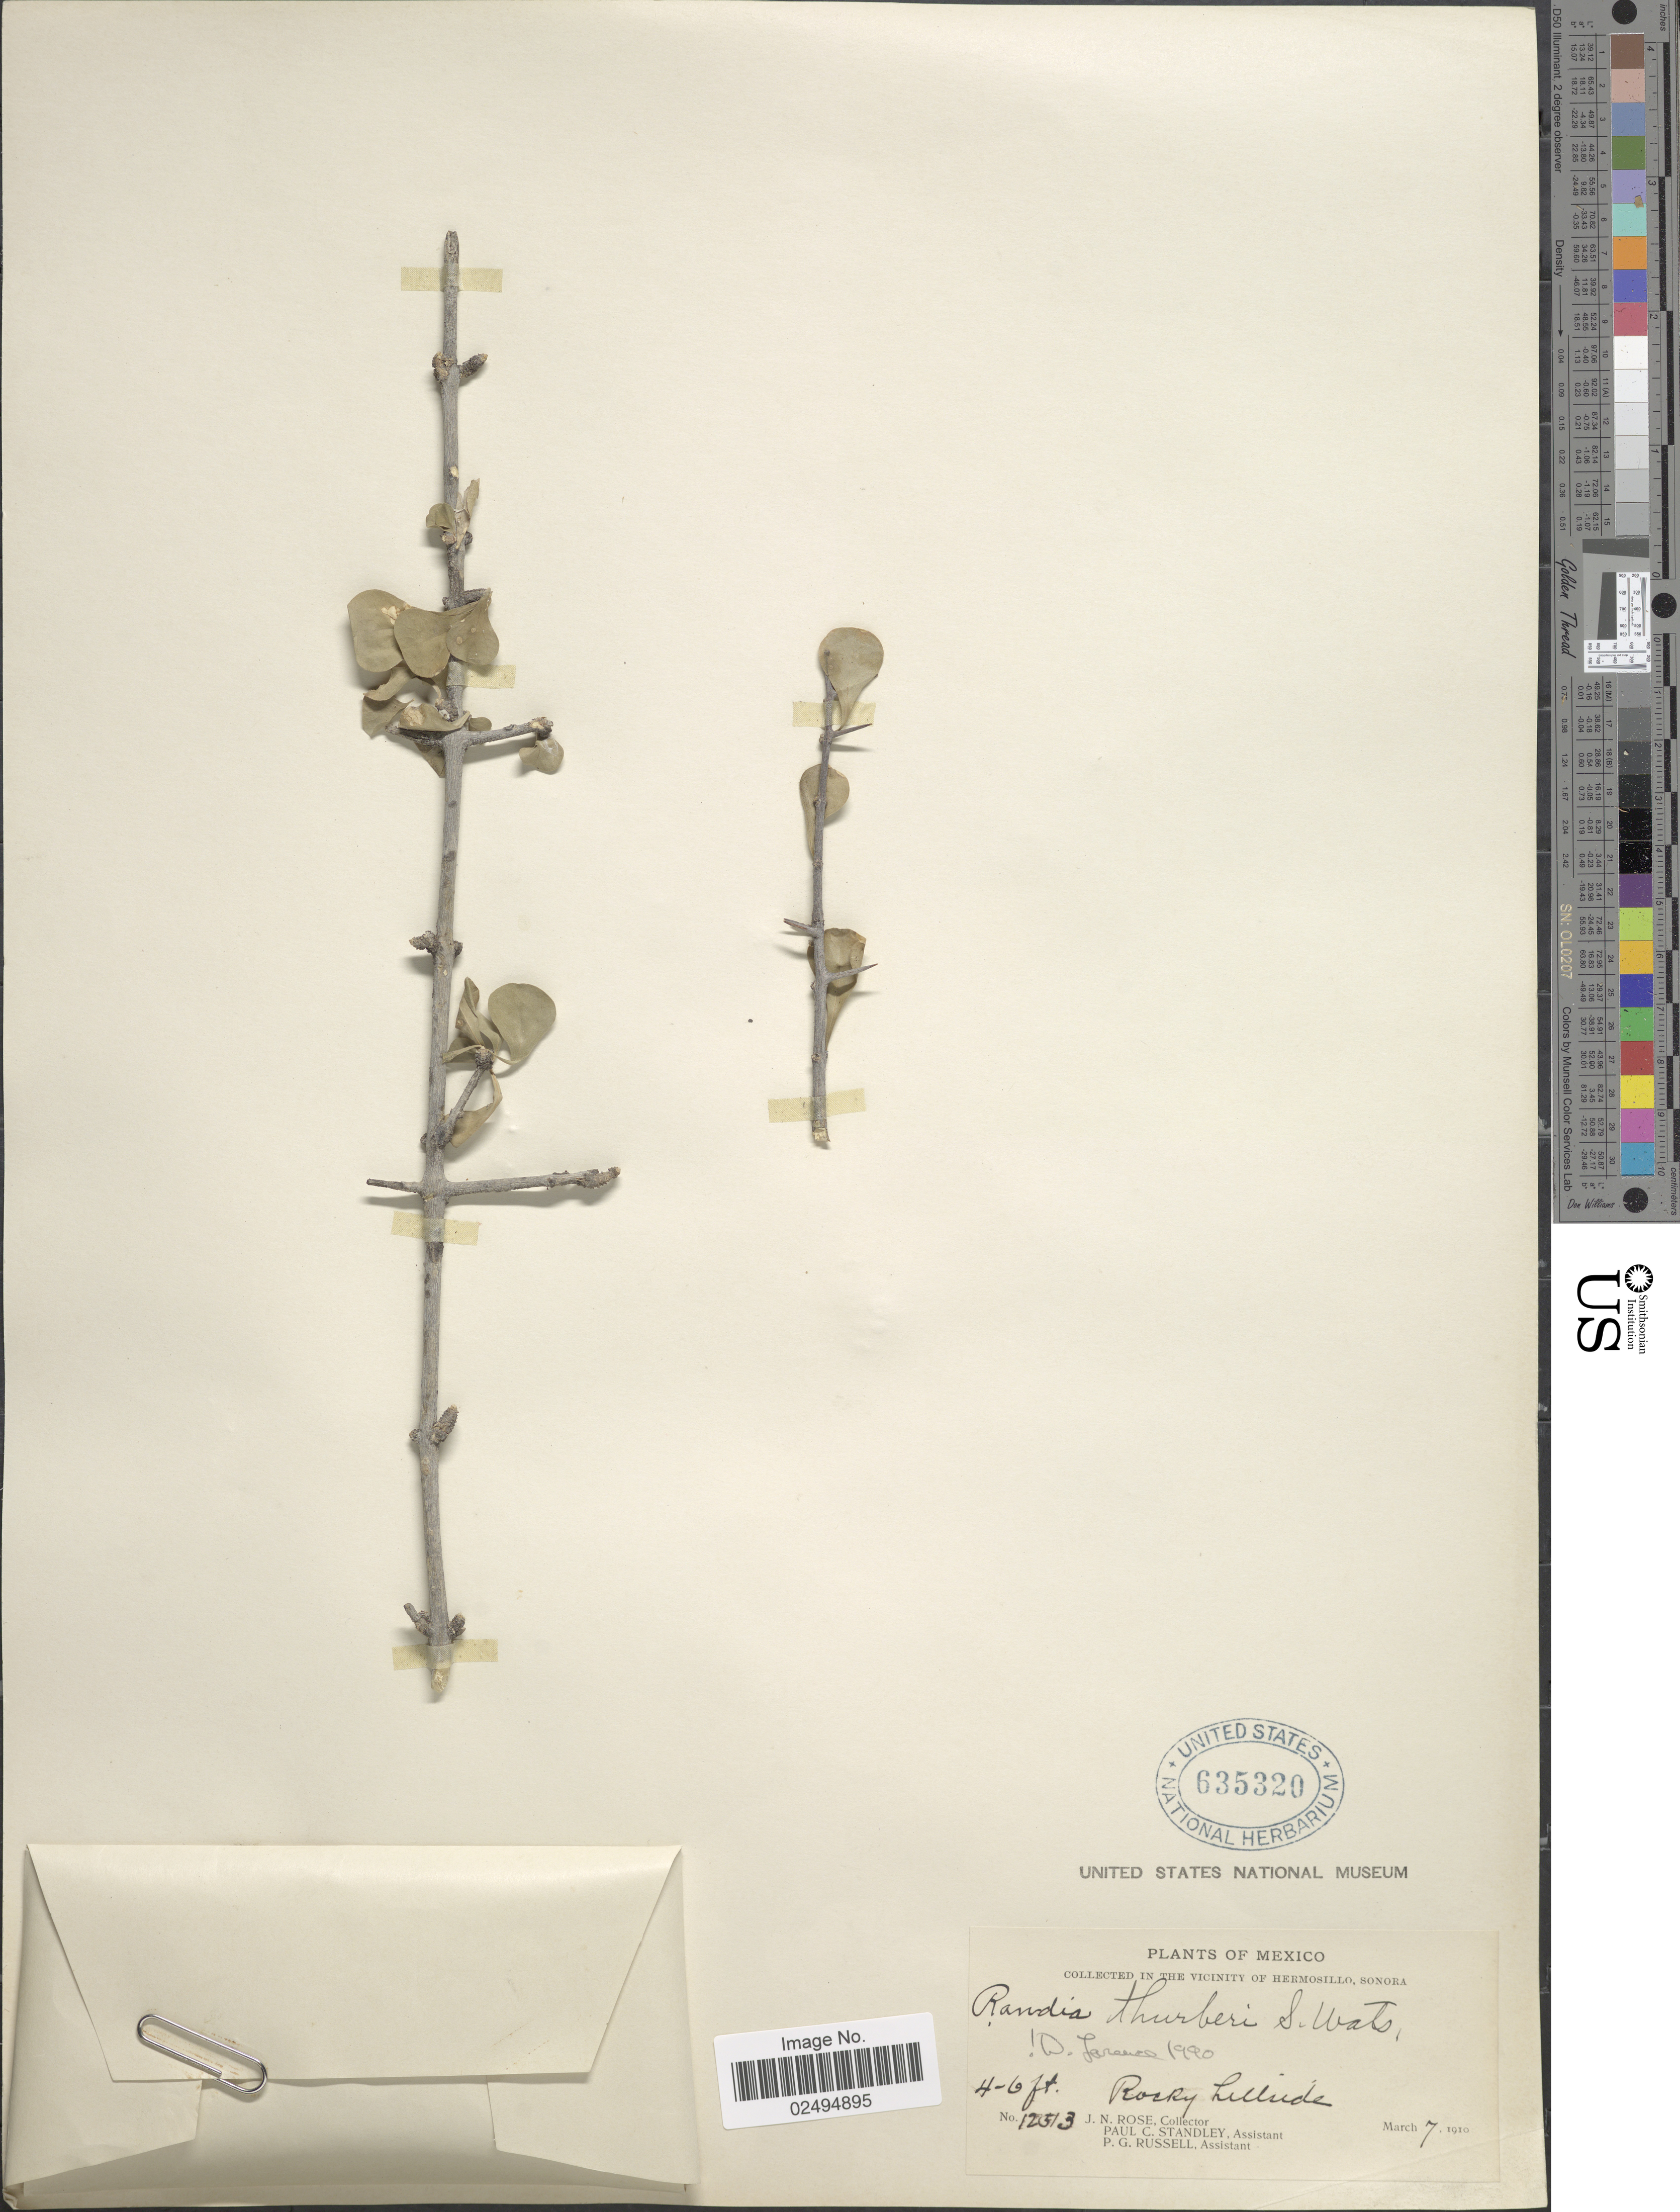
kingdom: Plantae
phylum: Tracheophyta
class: Magnoliopsida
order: Gentianales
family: Rubiaceae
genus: Randia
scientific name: Randia thurberi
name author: S. Watson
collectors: J. N. Rose, P. C. Standley & P. G. Russell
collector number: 12513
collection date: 1910-03-07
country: Mexico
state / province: Sonora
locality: Vicinity of Hermosillo, rocky hillside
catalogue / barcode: US 635320